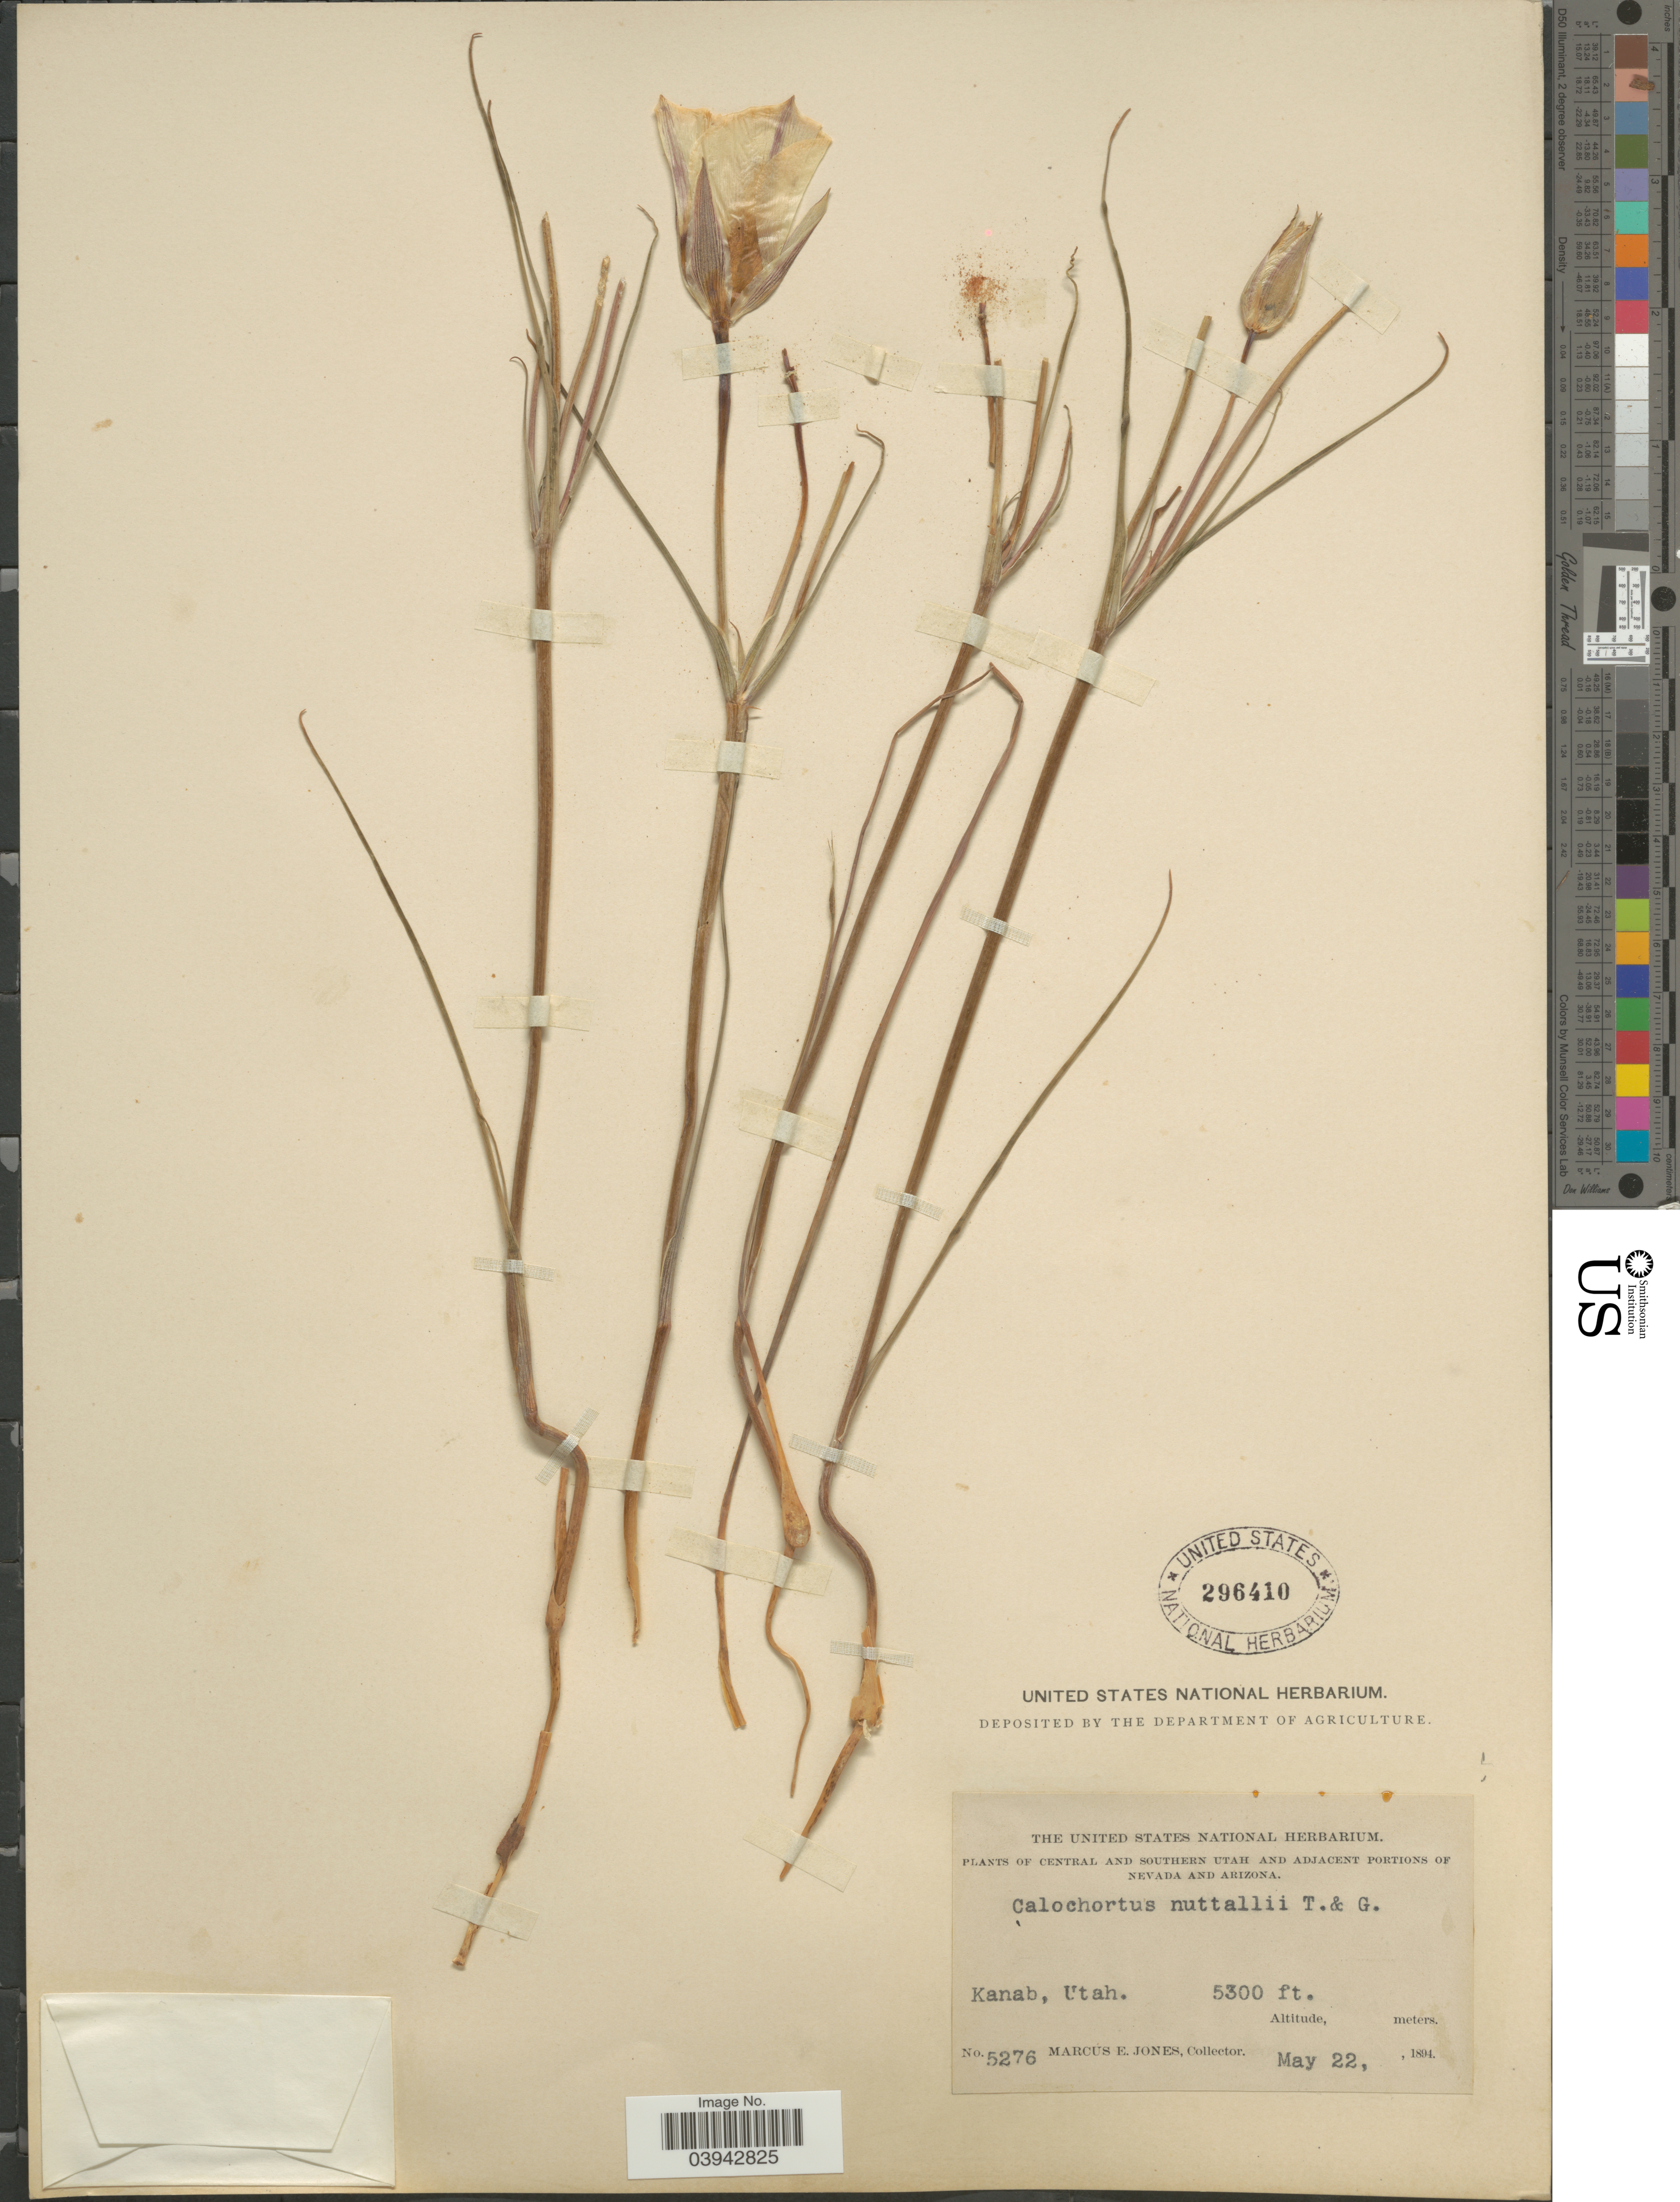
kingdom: Plantae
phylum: Tracheophyta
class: Liliopsida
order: Liliales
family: Liliaceae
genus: Calochortus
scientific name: Calochortus nuttallii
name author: Torr.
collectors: M. E. Jones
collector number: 5276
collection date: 1894-05-22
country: United States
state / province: Utah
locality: Central and Southern Utah. Kanab.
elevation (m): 1615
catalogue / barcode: US 296410